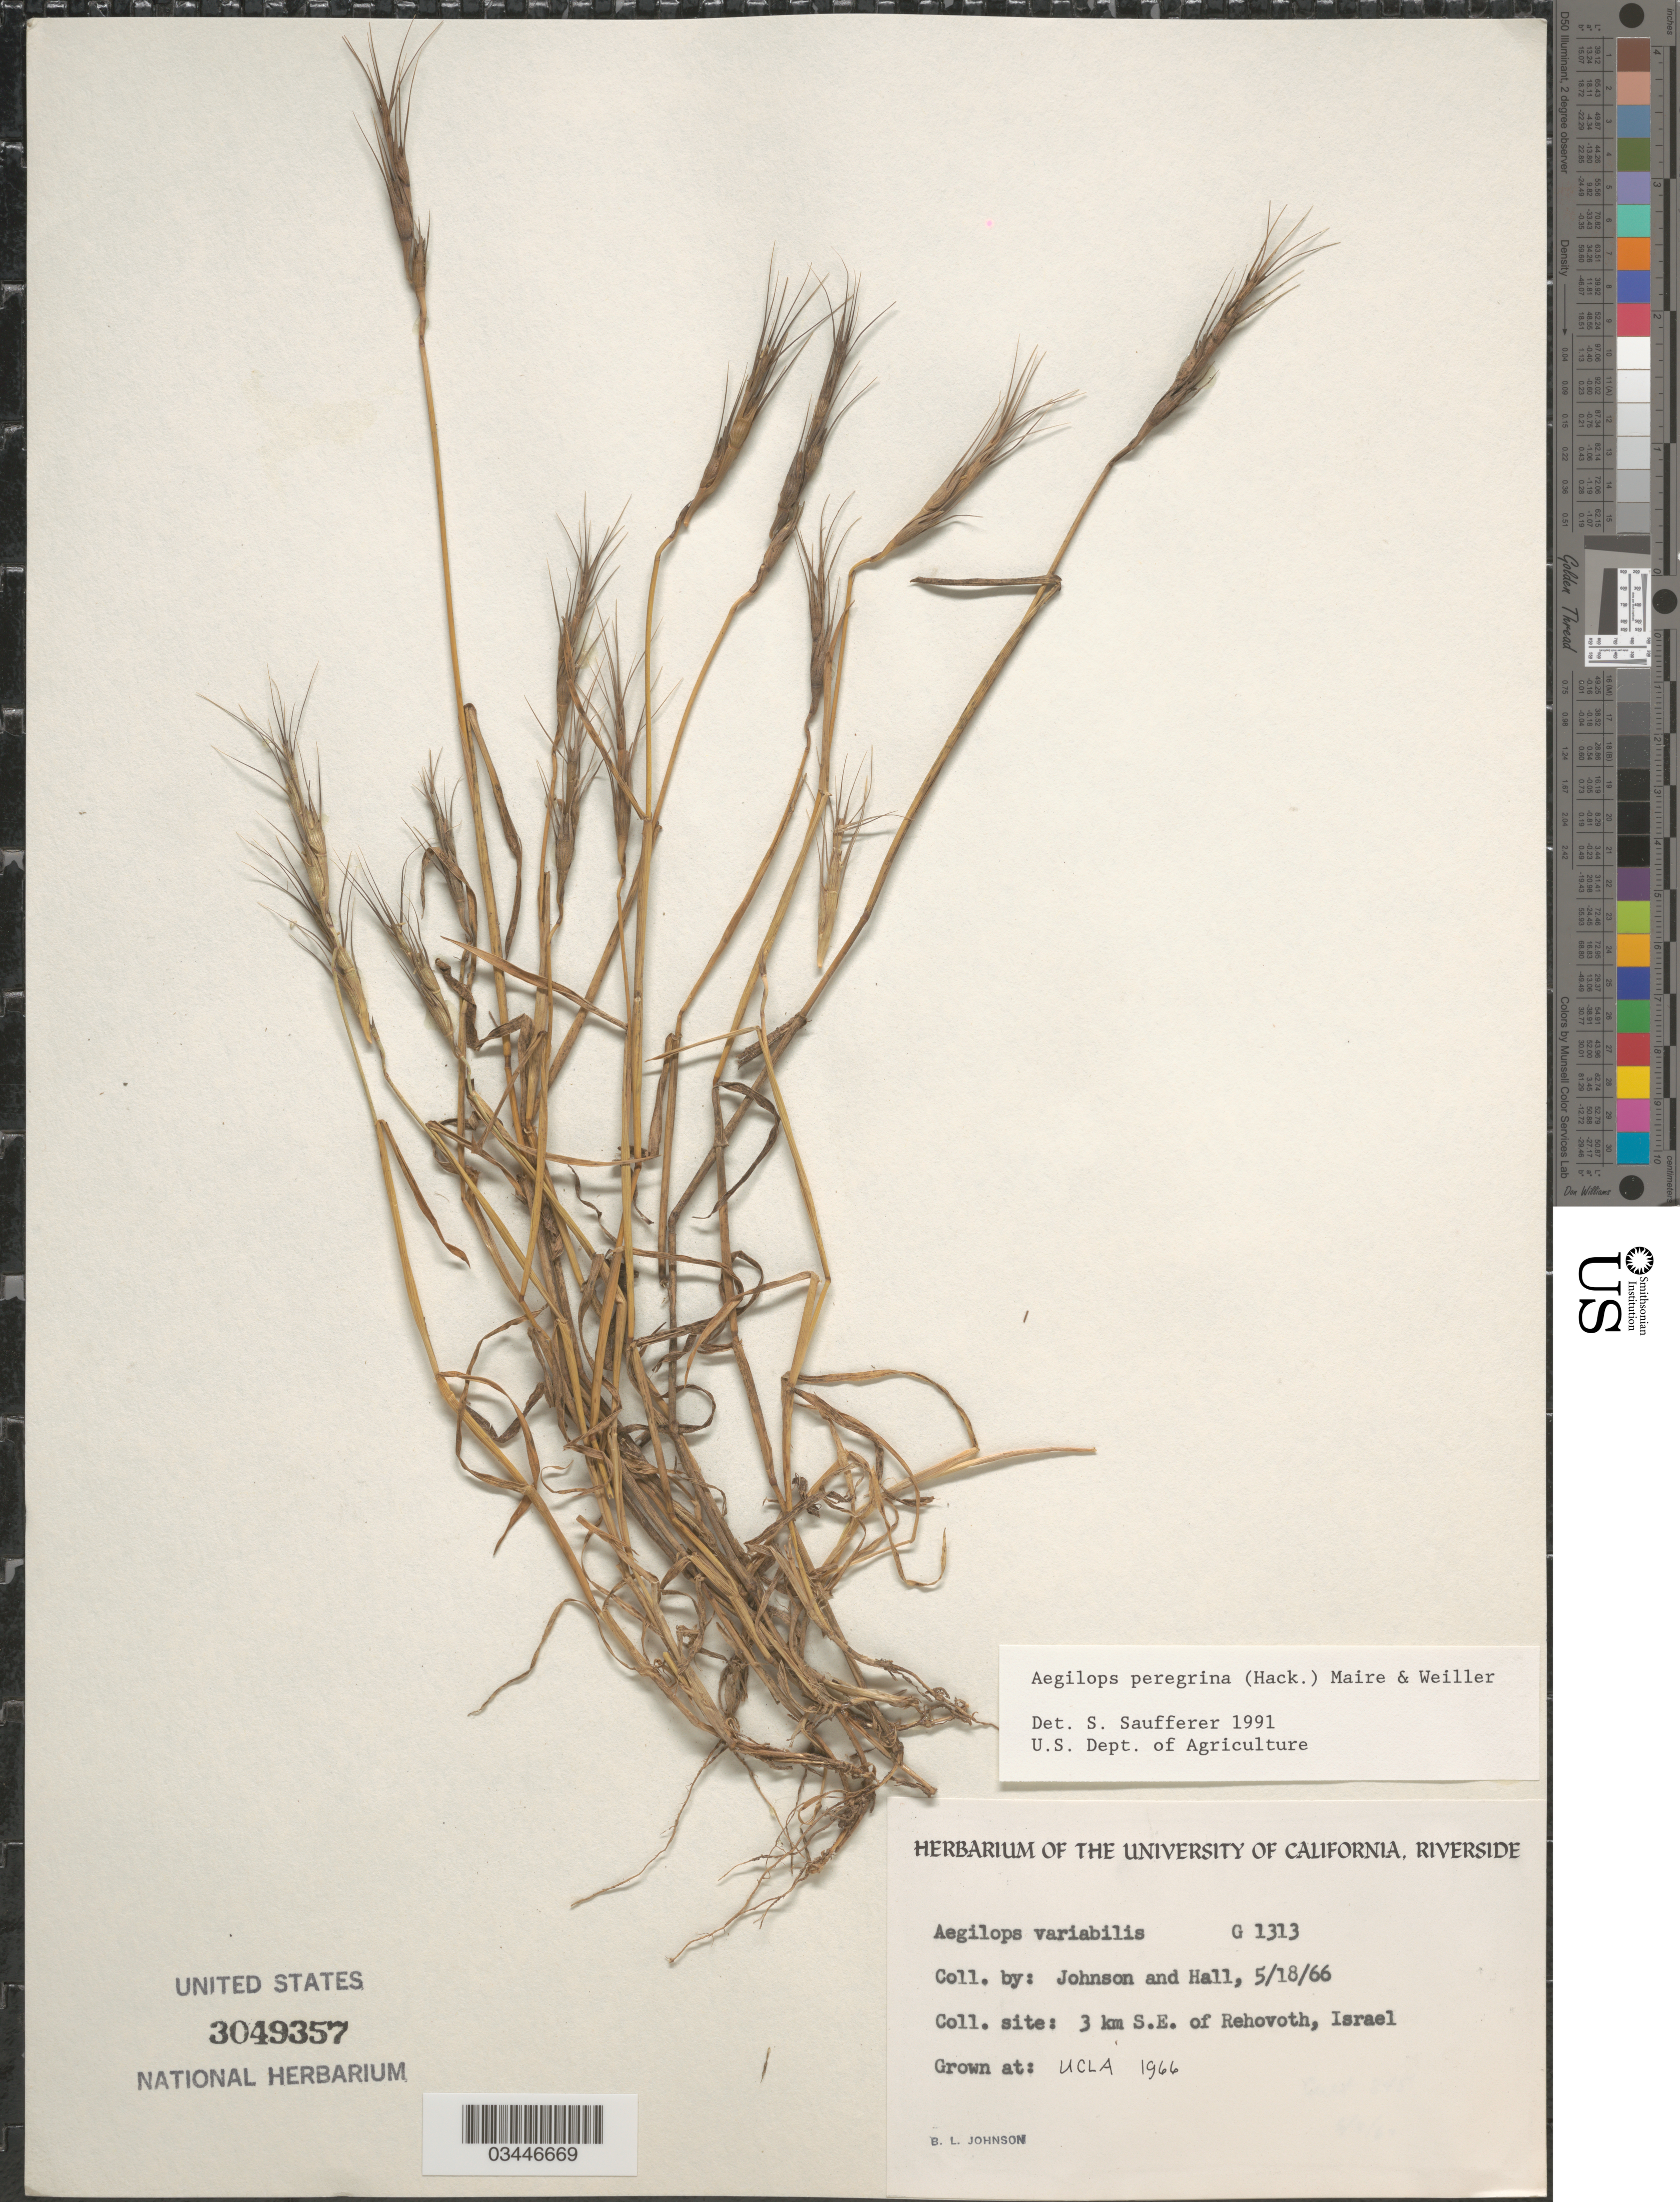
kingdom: Plantae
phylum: Tracheophyta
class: Liliopsida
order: Poales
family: Poaceae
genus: Aegilops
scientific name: Aegilops peregrina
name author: (Hack.) Eig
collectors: B. Johnson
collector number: G1313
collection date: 1966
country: United States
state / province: California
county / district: Los Angeles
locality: UCLA.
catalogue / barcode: US 3049357